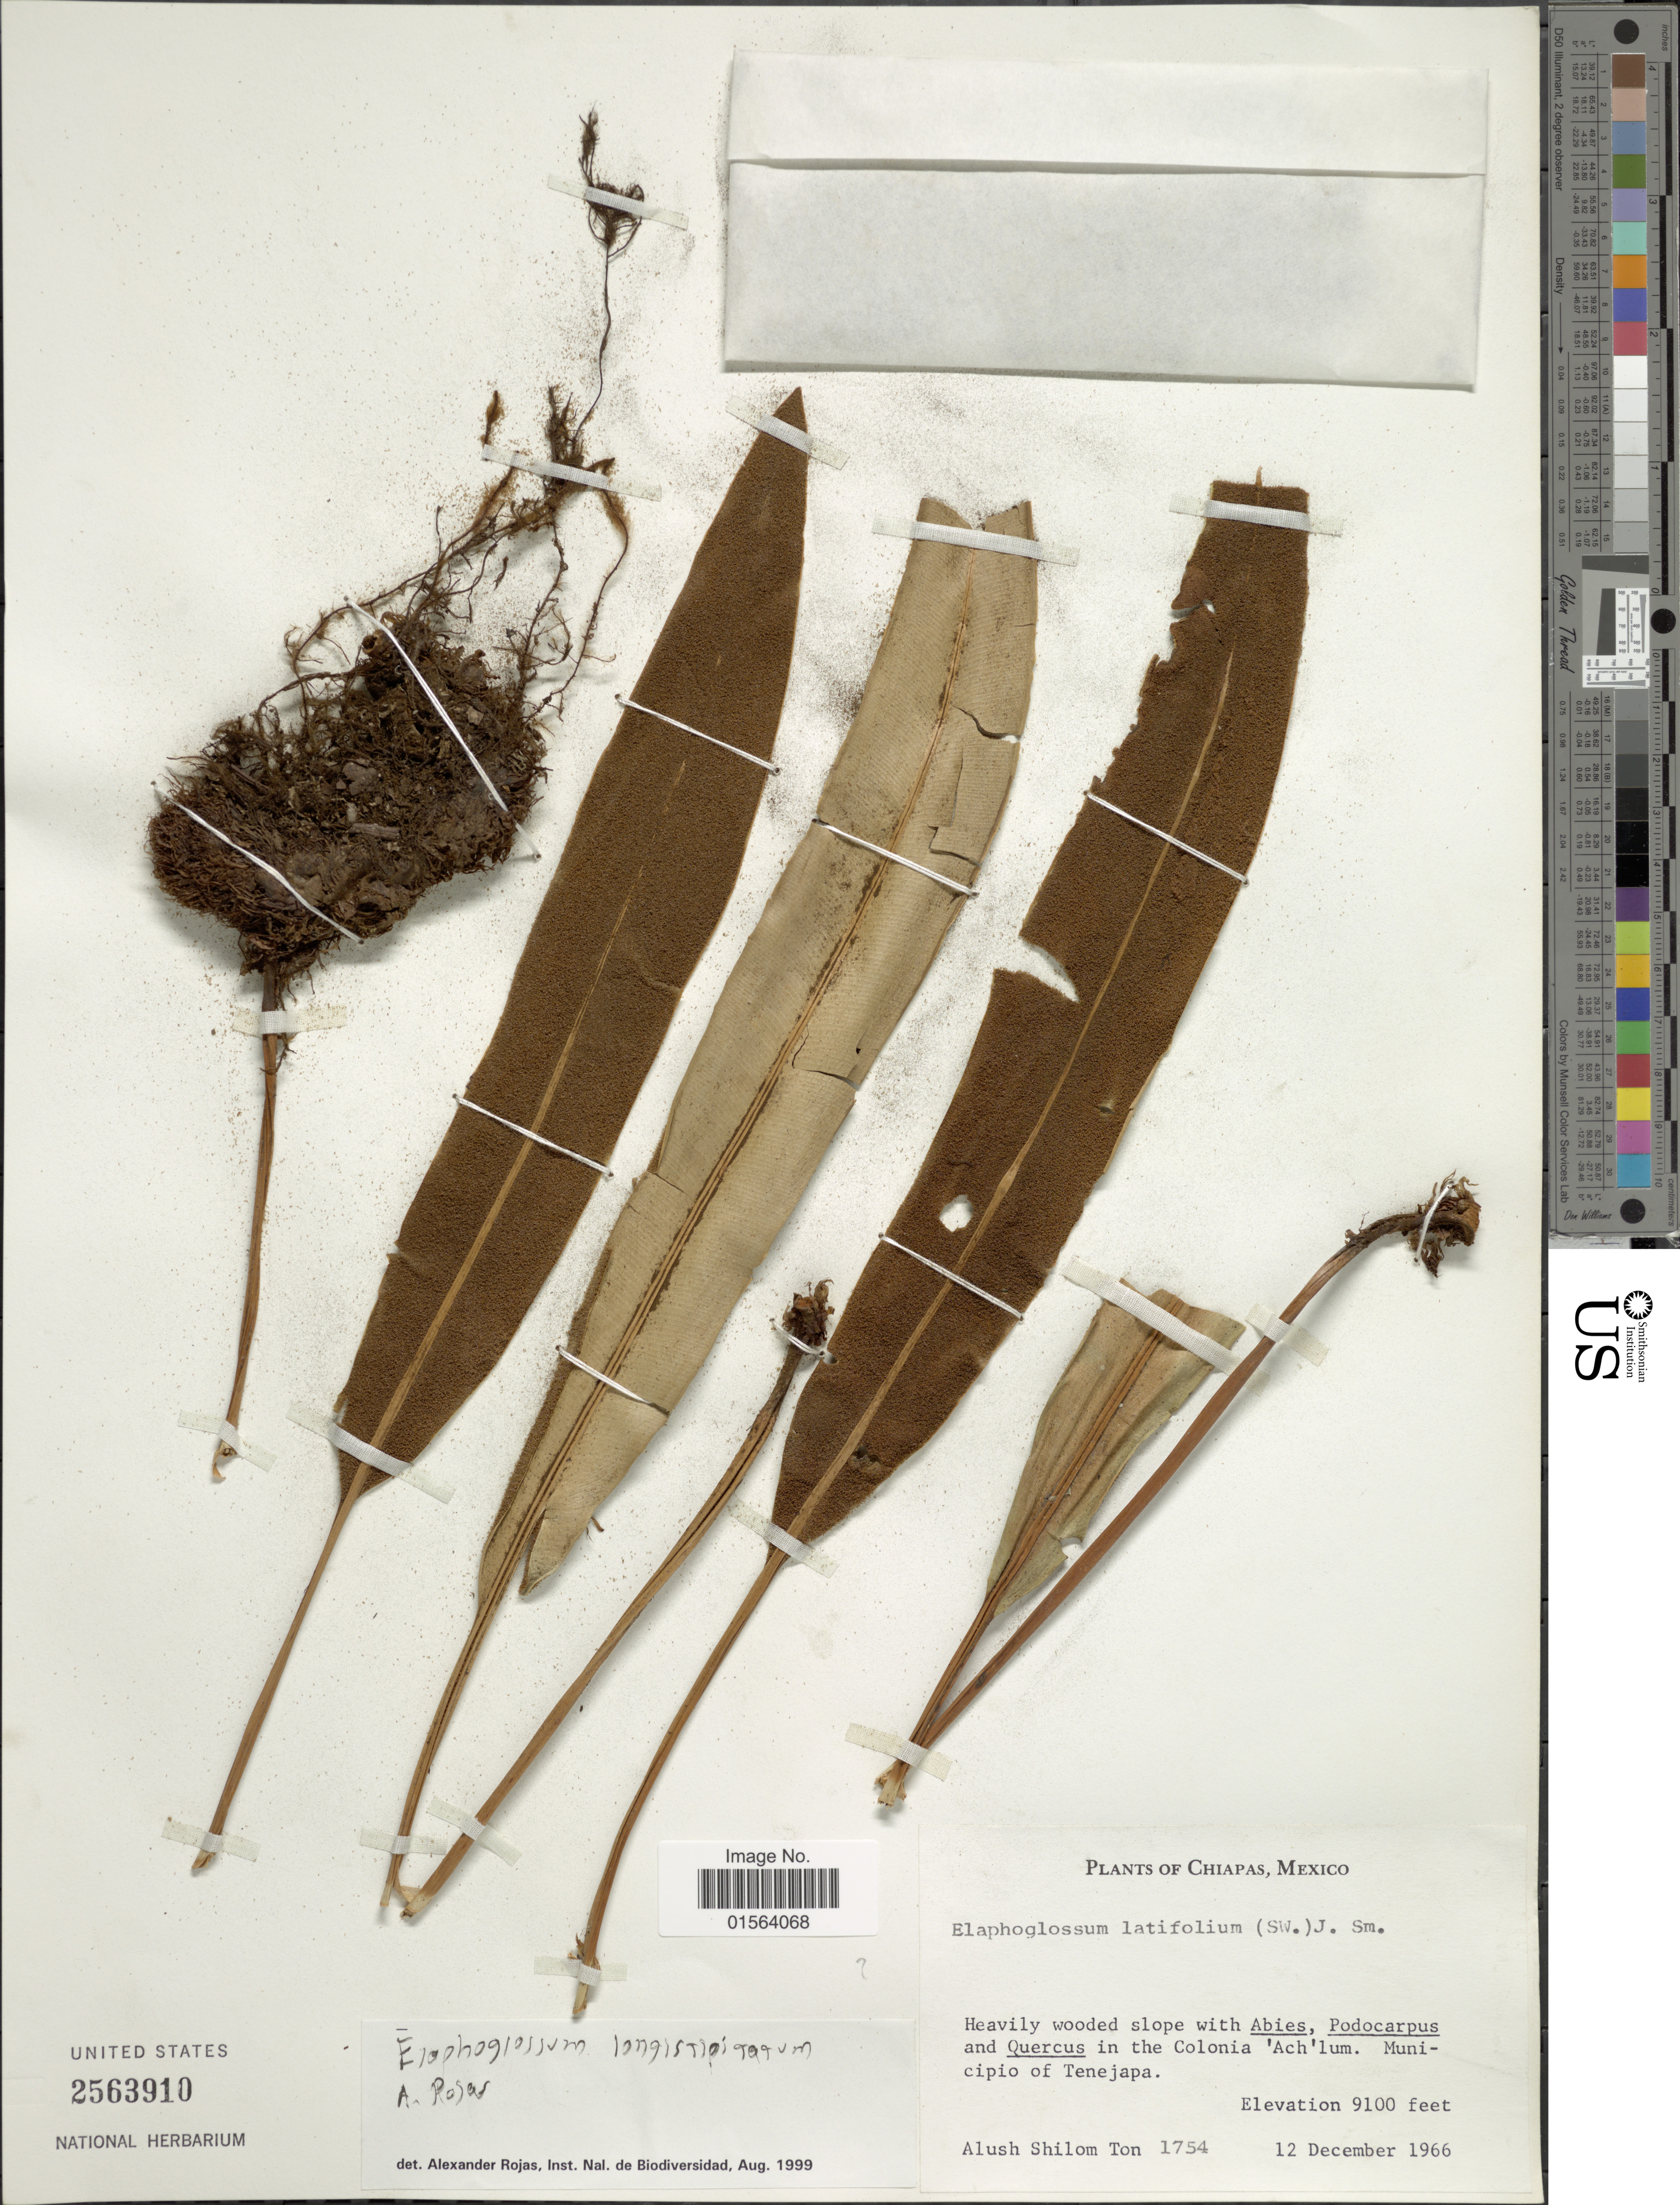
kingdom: Plantae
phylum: Tracheophyta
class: Polypodiopsida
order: Polypodiales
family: Dryopteridaceae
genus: Elaphoglossum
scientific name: Elaphoglossum latifolium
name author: (Sw.) J. Sm.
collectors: A. M. Ton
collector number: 1754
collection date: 1966-12-12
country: Mexico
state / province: Chiapas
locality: In the Colonia 'Ach'lum, Municipio of Tenejapa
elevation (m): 2774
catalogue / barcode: US 2563910